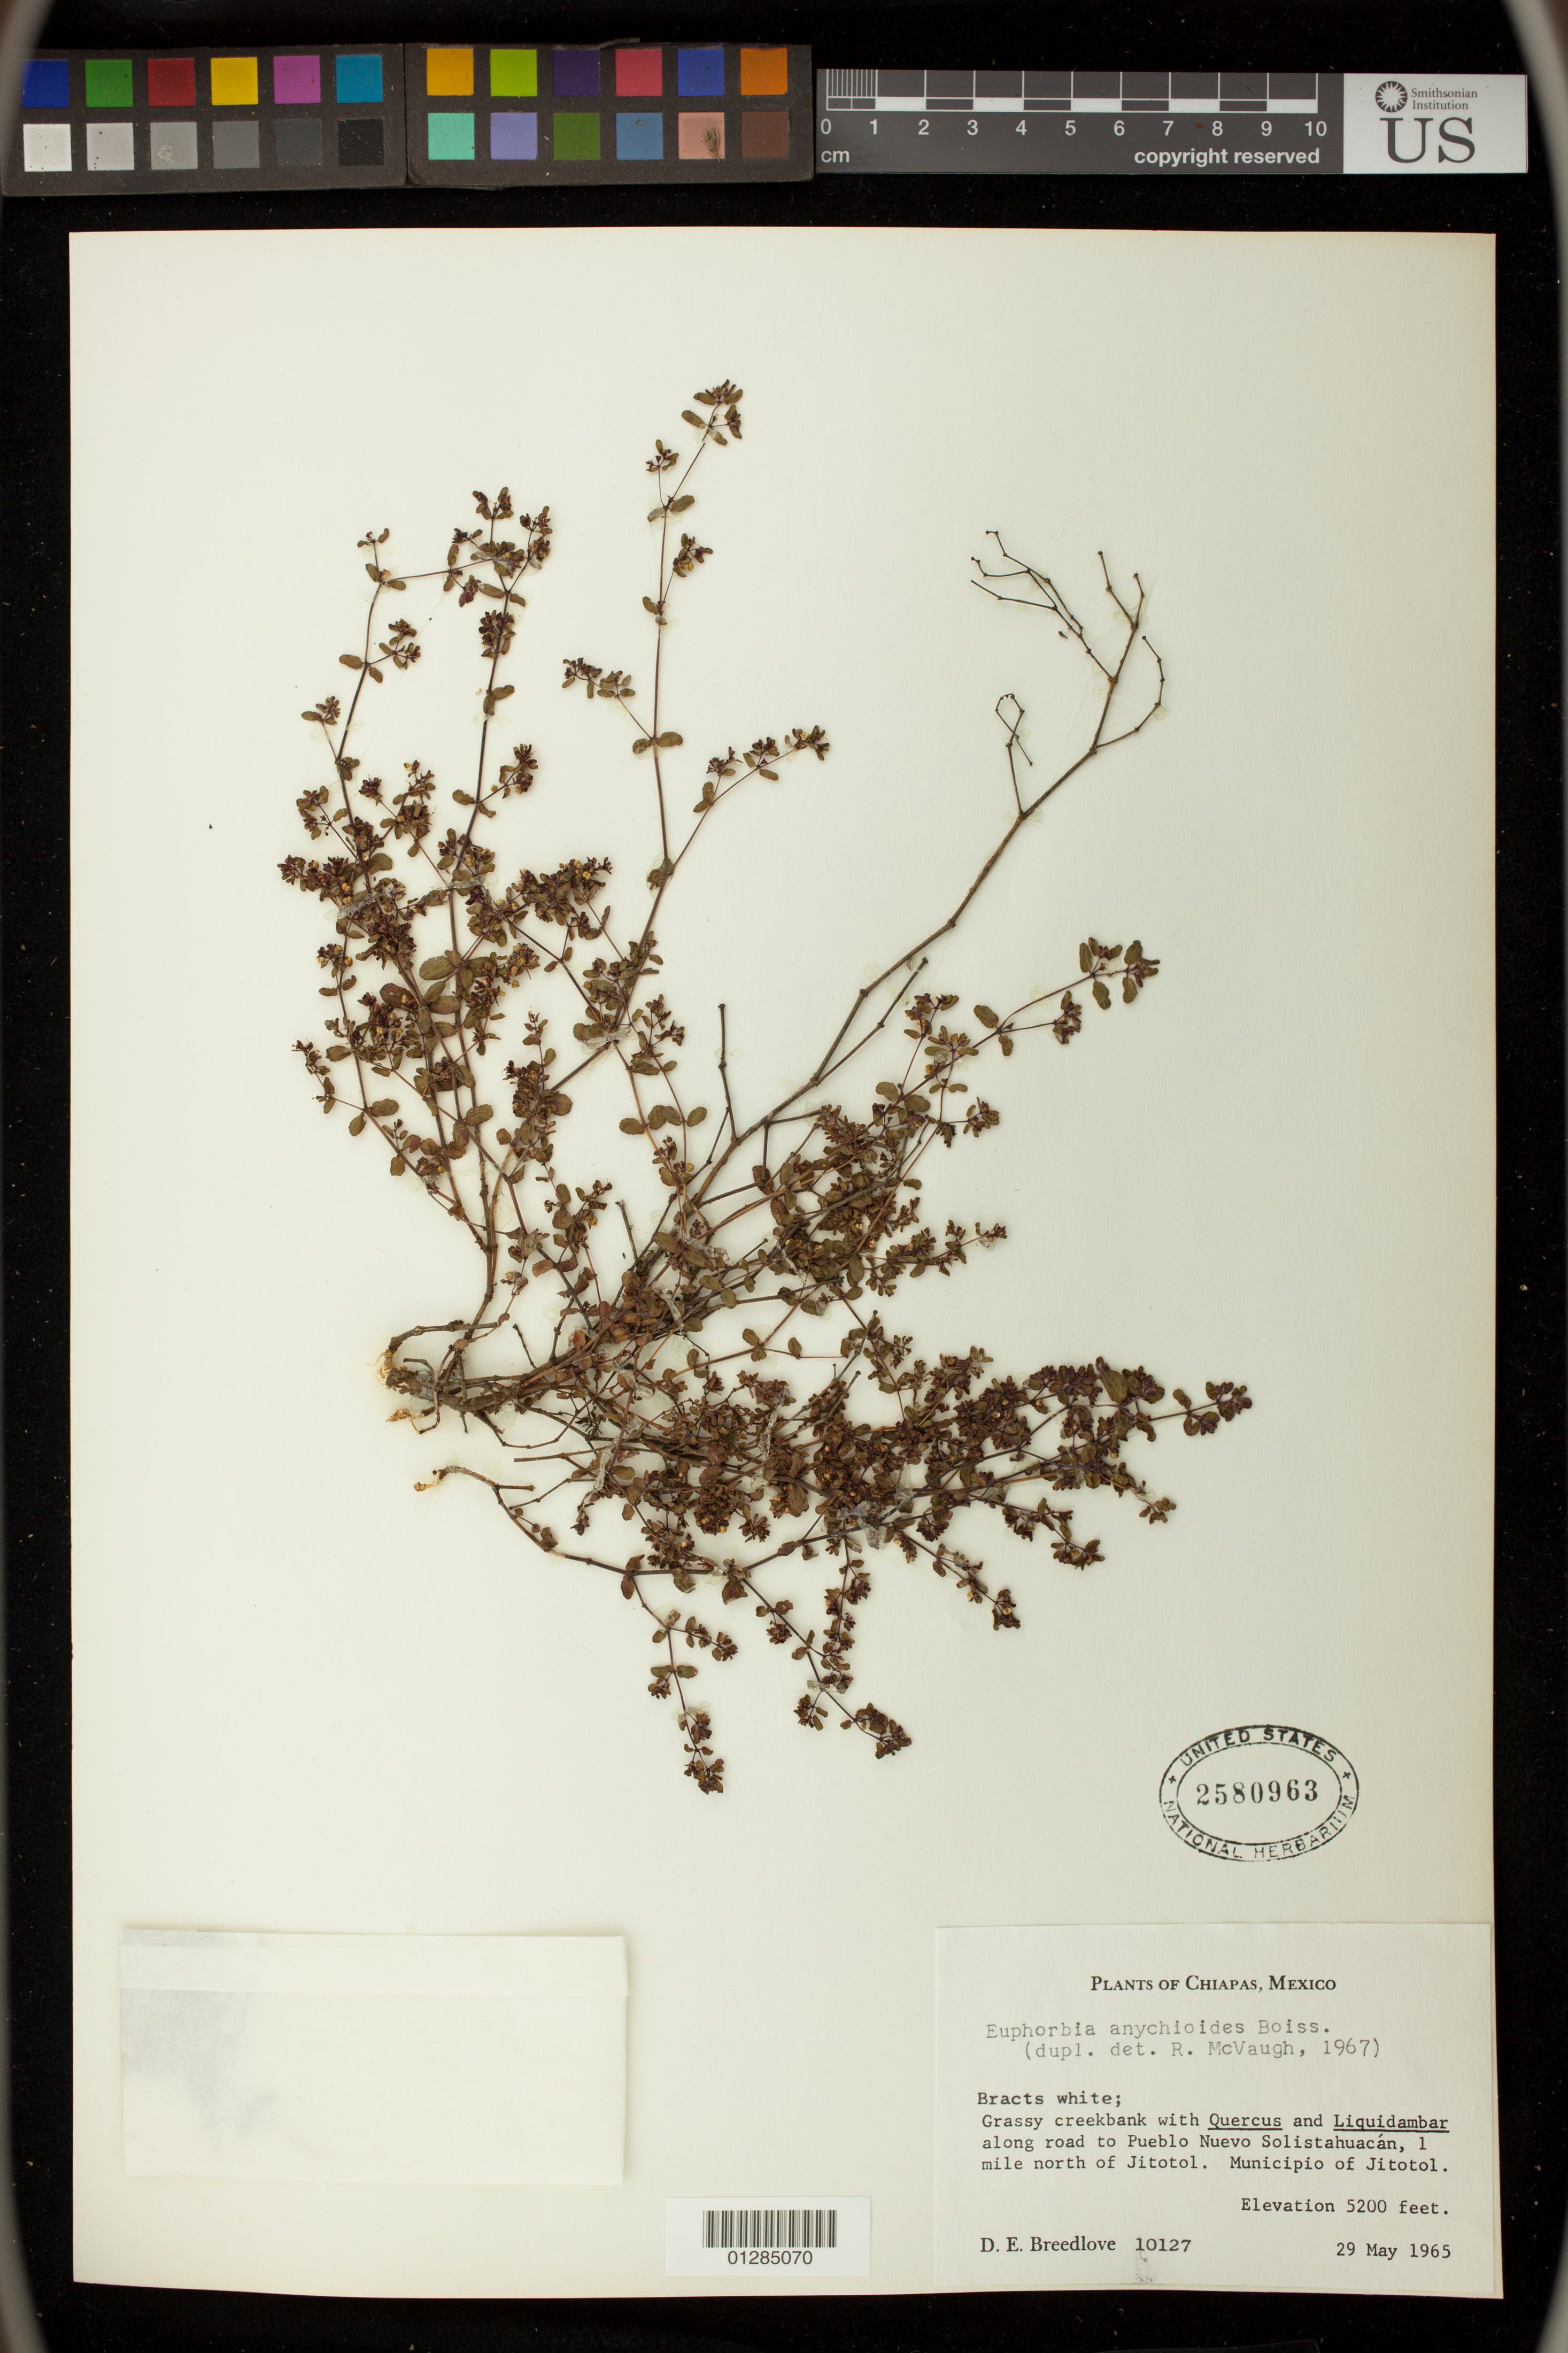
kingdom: Plantae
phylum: Tracheophyta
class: Magnoliopsida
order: Malpighiales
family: Euphorbiaceae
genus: Euphorbia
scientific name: Euphorbia anychioides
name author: Boiss.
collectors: D. E. Breedlove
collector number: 10127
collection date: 1965-05-29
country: Mexico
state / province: Chiapas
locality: along road to Pueblo Nuevo Solistahuacan, 1 mile north of Jitotol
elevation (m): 1585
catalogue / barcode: US 2580963